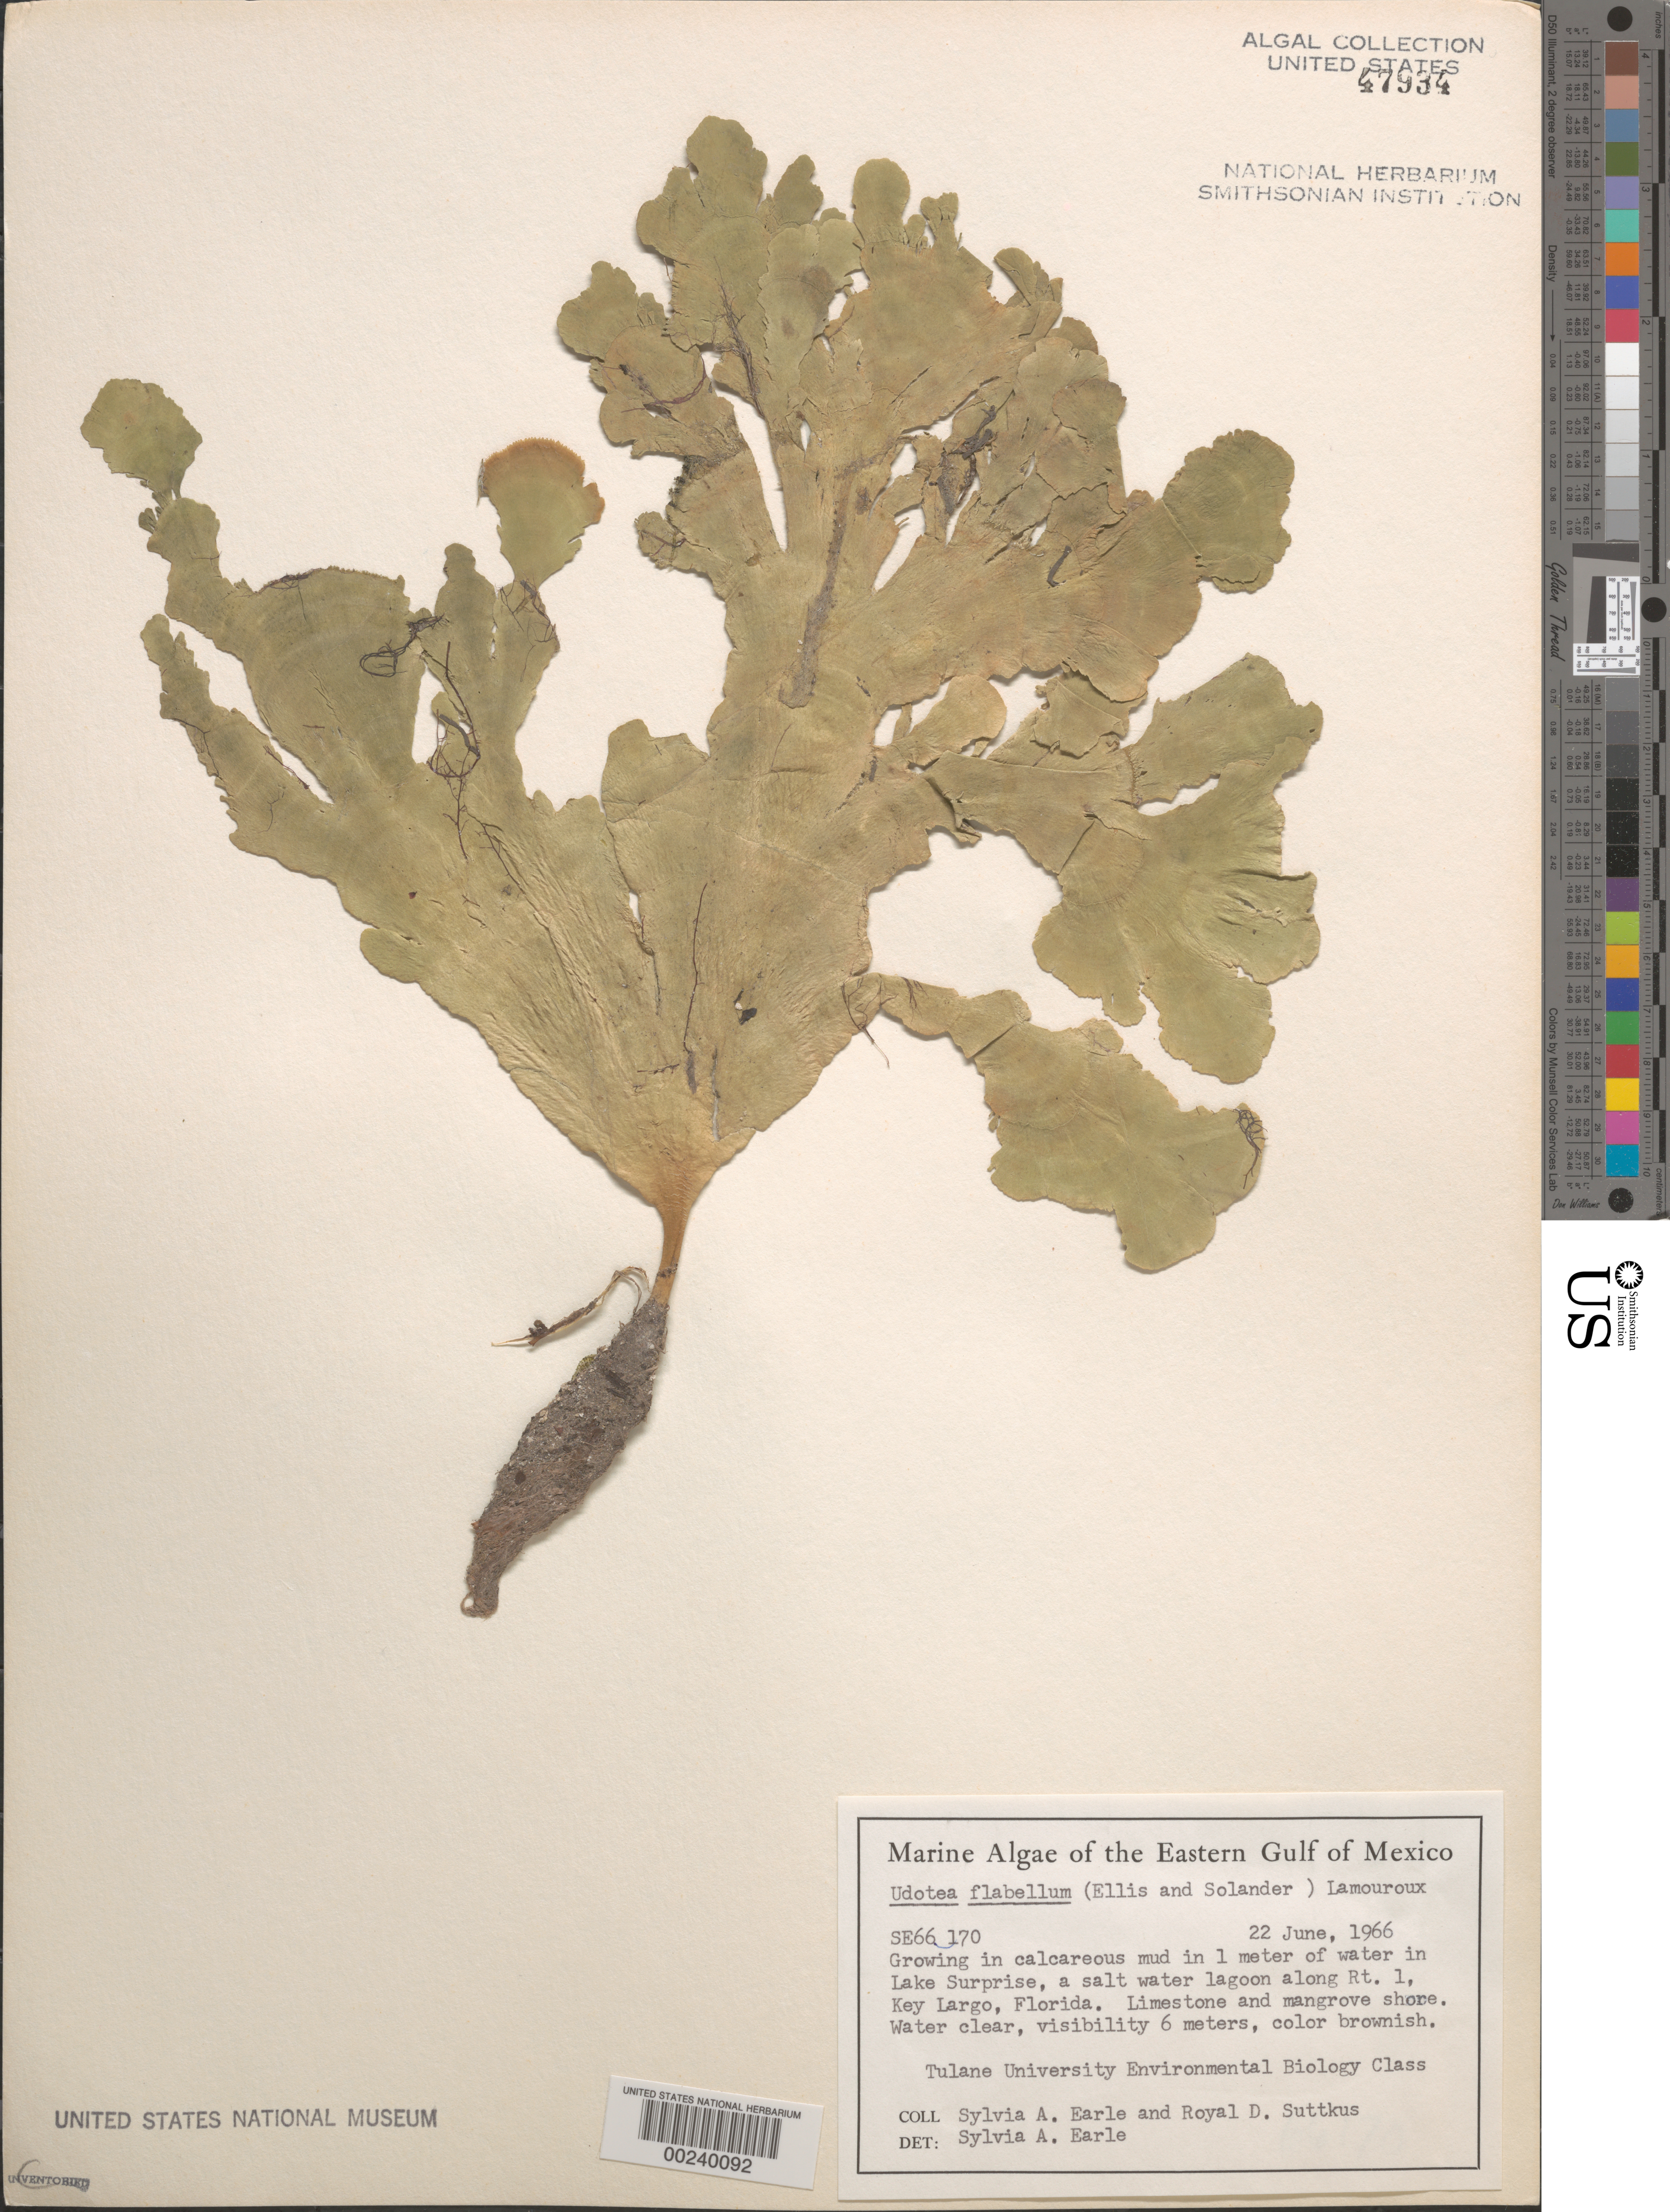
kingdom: Plantae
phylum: Chlorophyta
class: Ulvophyceae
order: Bryopsidales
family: Udoteaceae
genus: Udotea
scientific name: Udotea flabellum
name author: (J. Ellis & Sol.) M. Howe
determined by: Earle, S. A.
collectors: S. A. Earle & R. Suttkus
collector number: Se 66170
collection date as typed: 22 Jun 1966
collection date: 1966-06-22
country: United States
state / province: Florida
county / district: Monroe County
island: Key Largo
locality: Lake Surprise, US Route 1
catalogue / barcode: US 47934